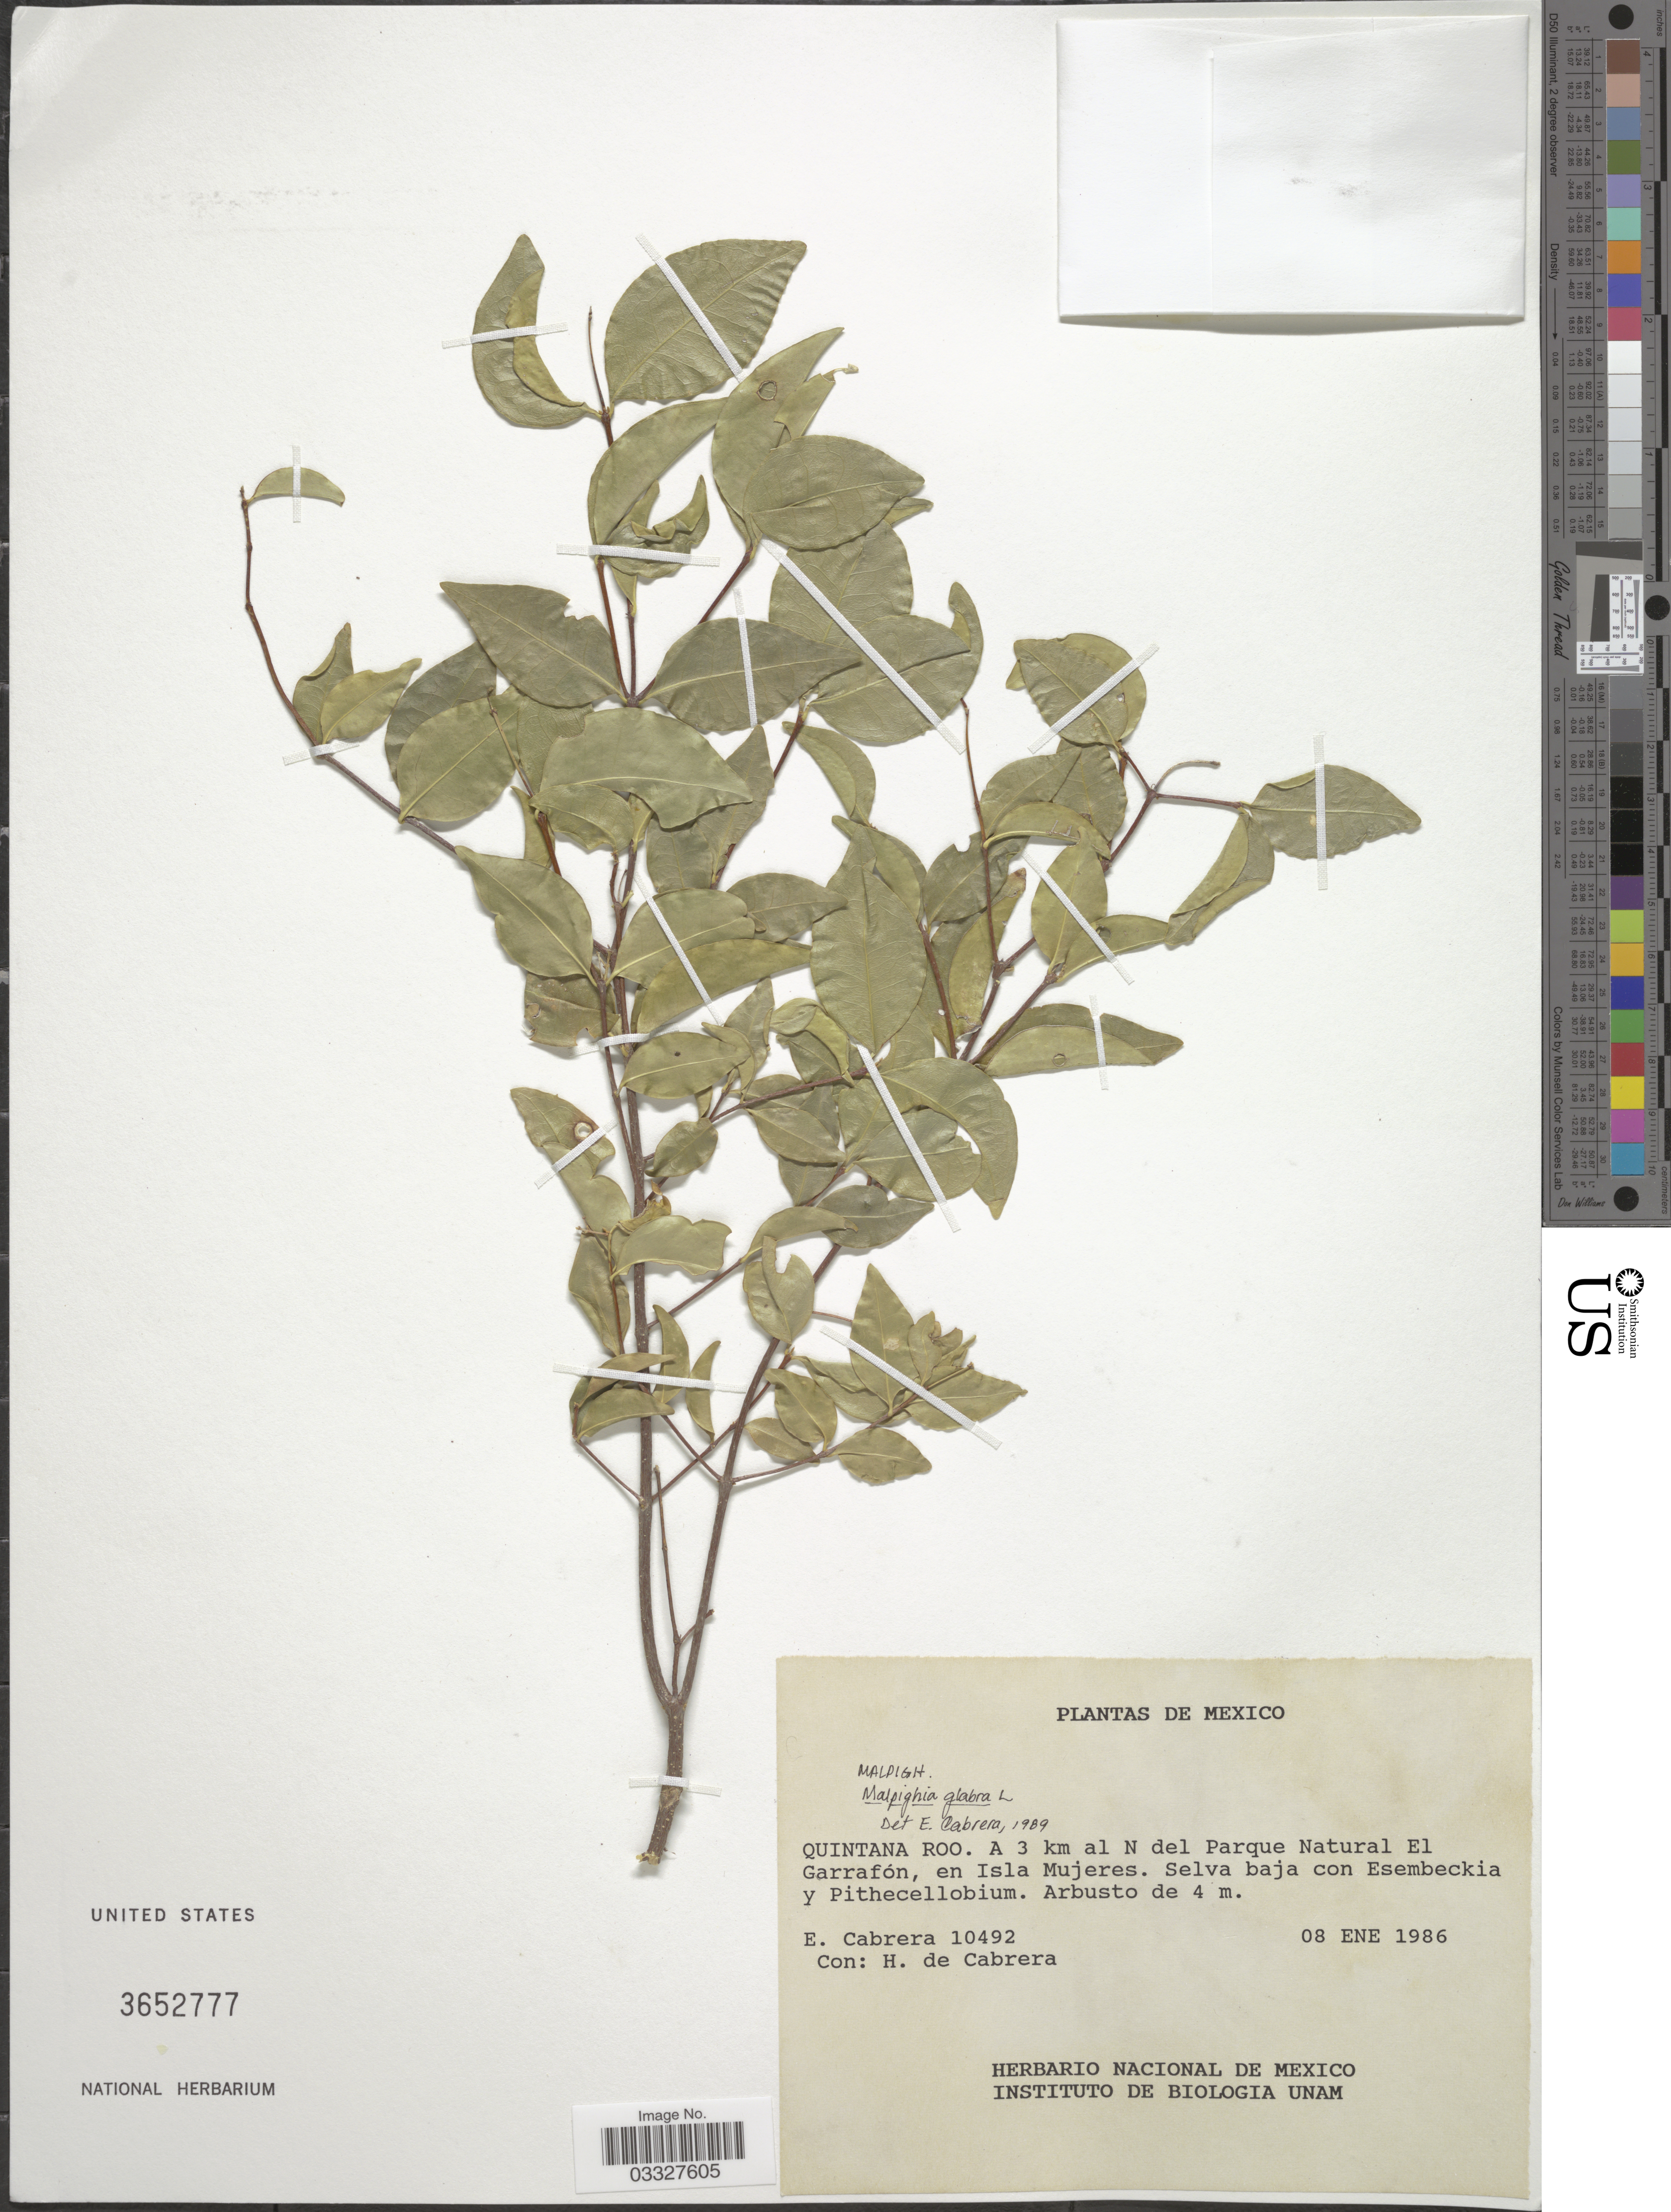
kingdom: Plantae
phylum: Tracheophyta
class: Magnoliopsida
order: Malpighiales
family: Malpighiaceae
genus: Malpighia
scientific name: Malpighia glabra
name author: L.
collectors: E. Cabrera & H. de Cabrera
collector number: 10492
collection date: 1986-01-08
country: Mexico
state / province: Quintana Roo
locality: A 3 km al N del Parque Natural El Garrafón, en Isla Mujeres.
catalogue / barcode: US 3652777